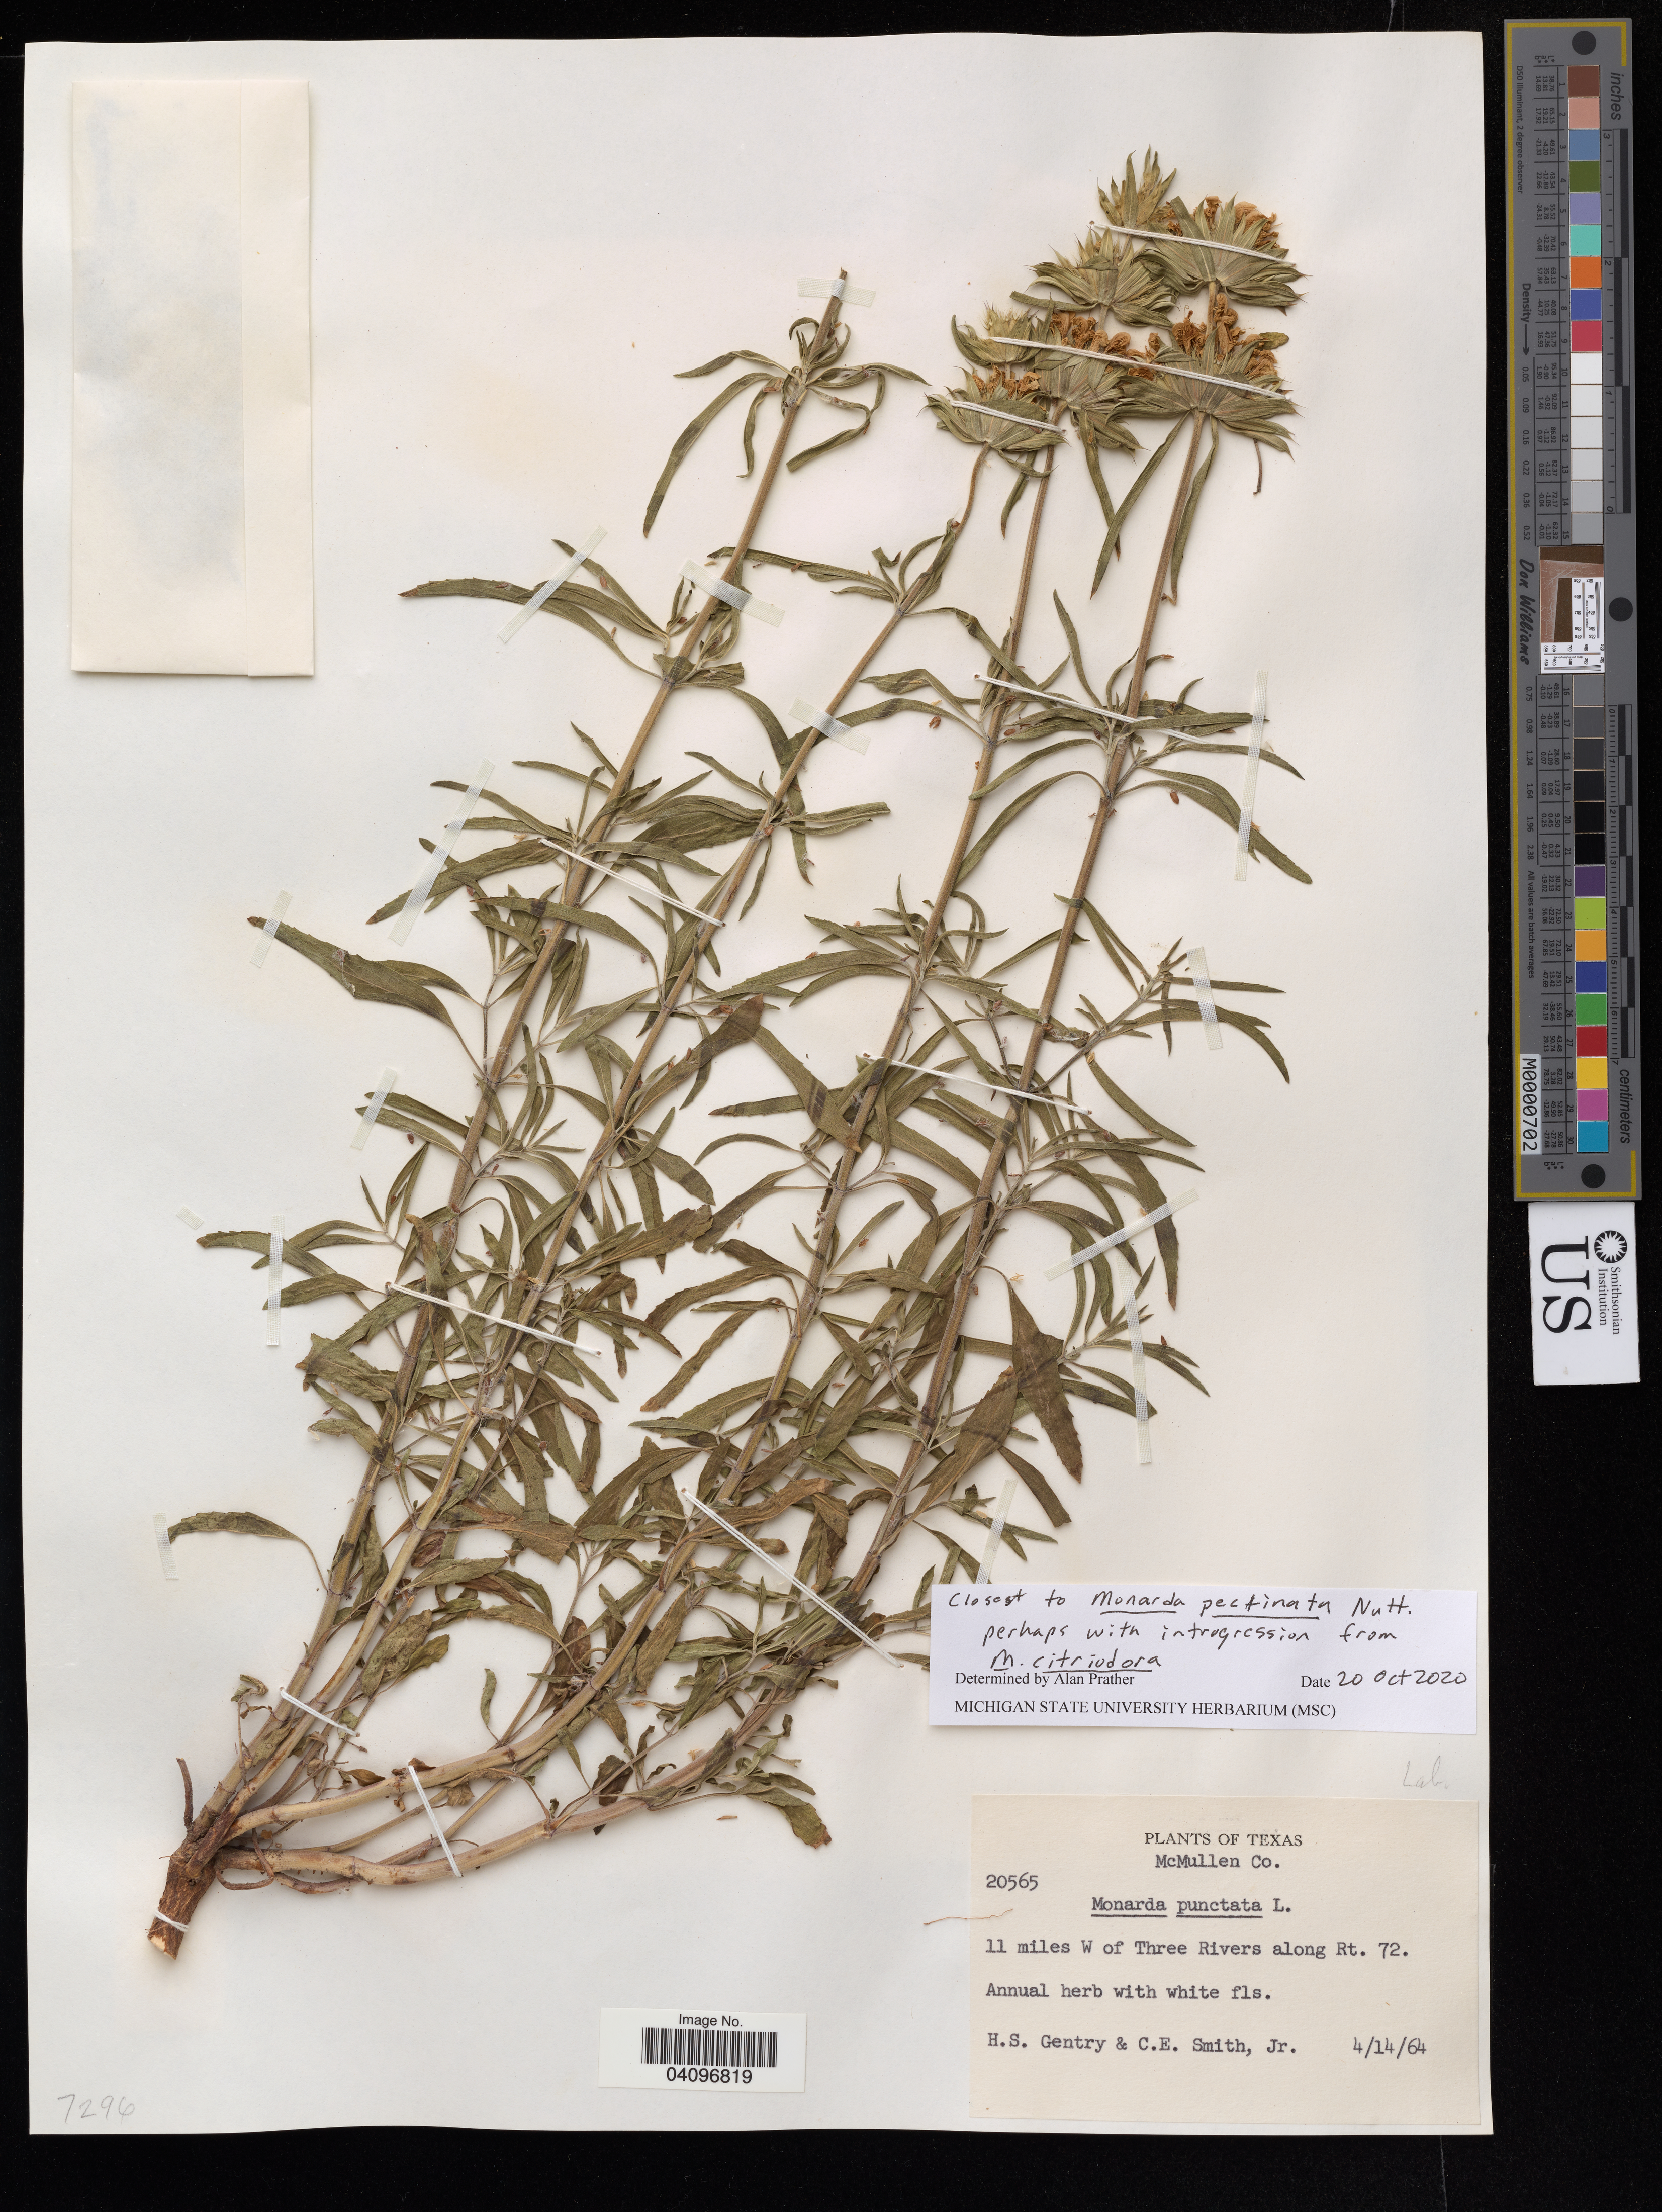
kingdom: Plantae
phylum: Tracheophyta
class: Magnoliopsida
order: Lamiales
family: Lamiaceae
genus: Monarda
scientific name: Monarda pectinata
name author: Nutt.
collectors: H. S. Gentry & C. E. Smith Jr.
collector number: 20565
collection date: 1964-04-14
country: United States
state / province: Texas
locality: McMullen Co. 11 miles W of Three Rivers along Rt. 72.